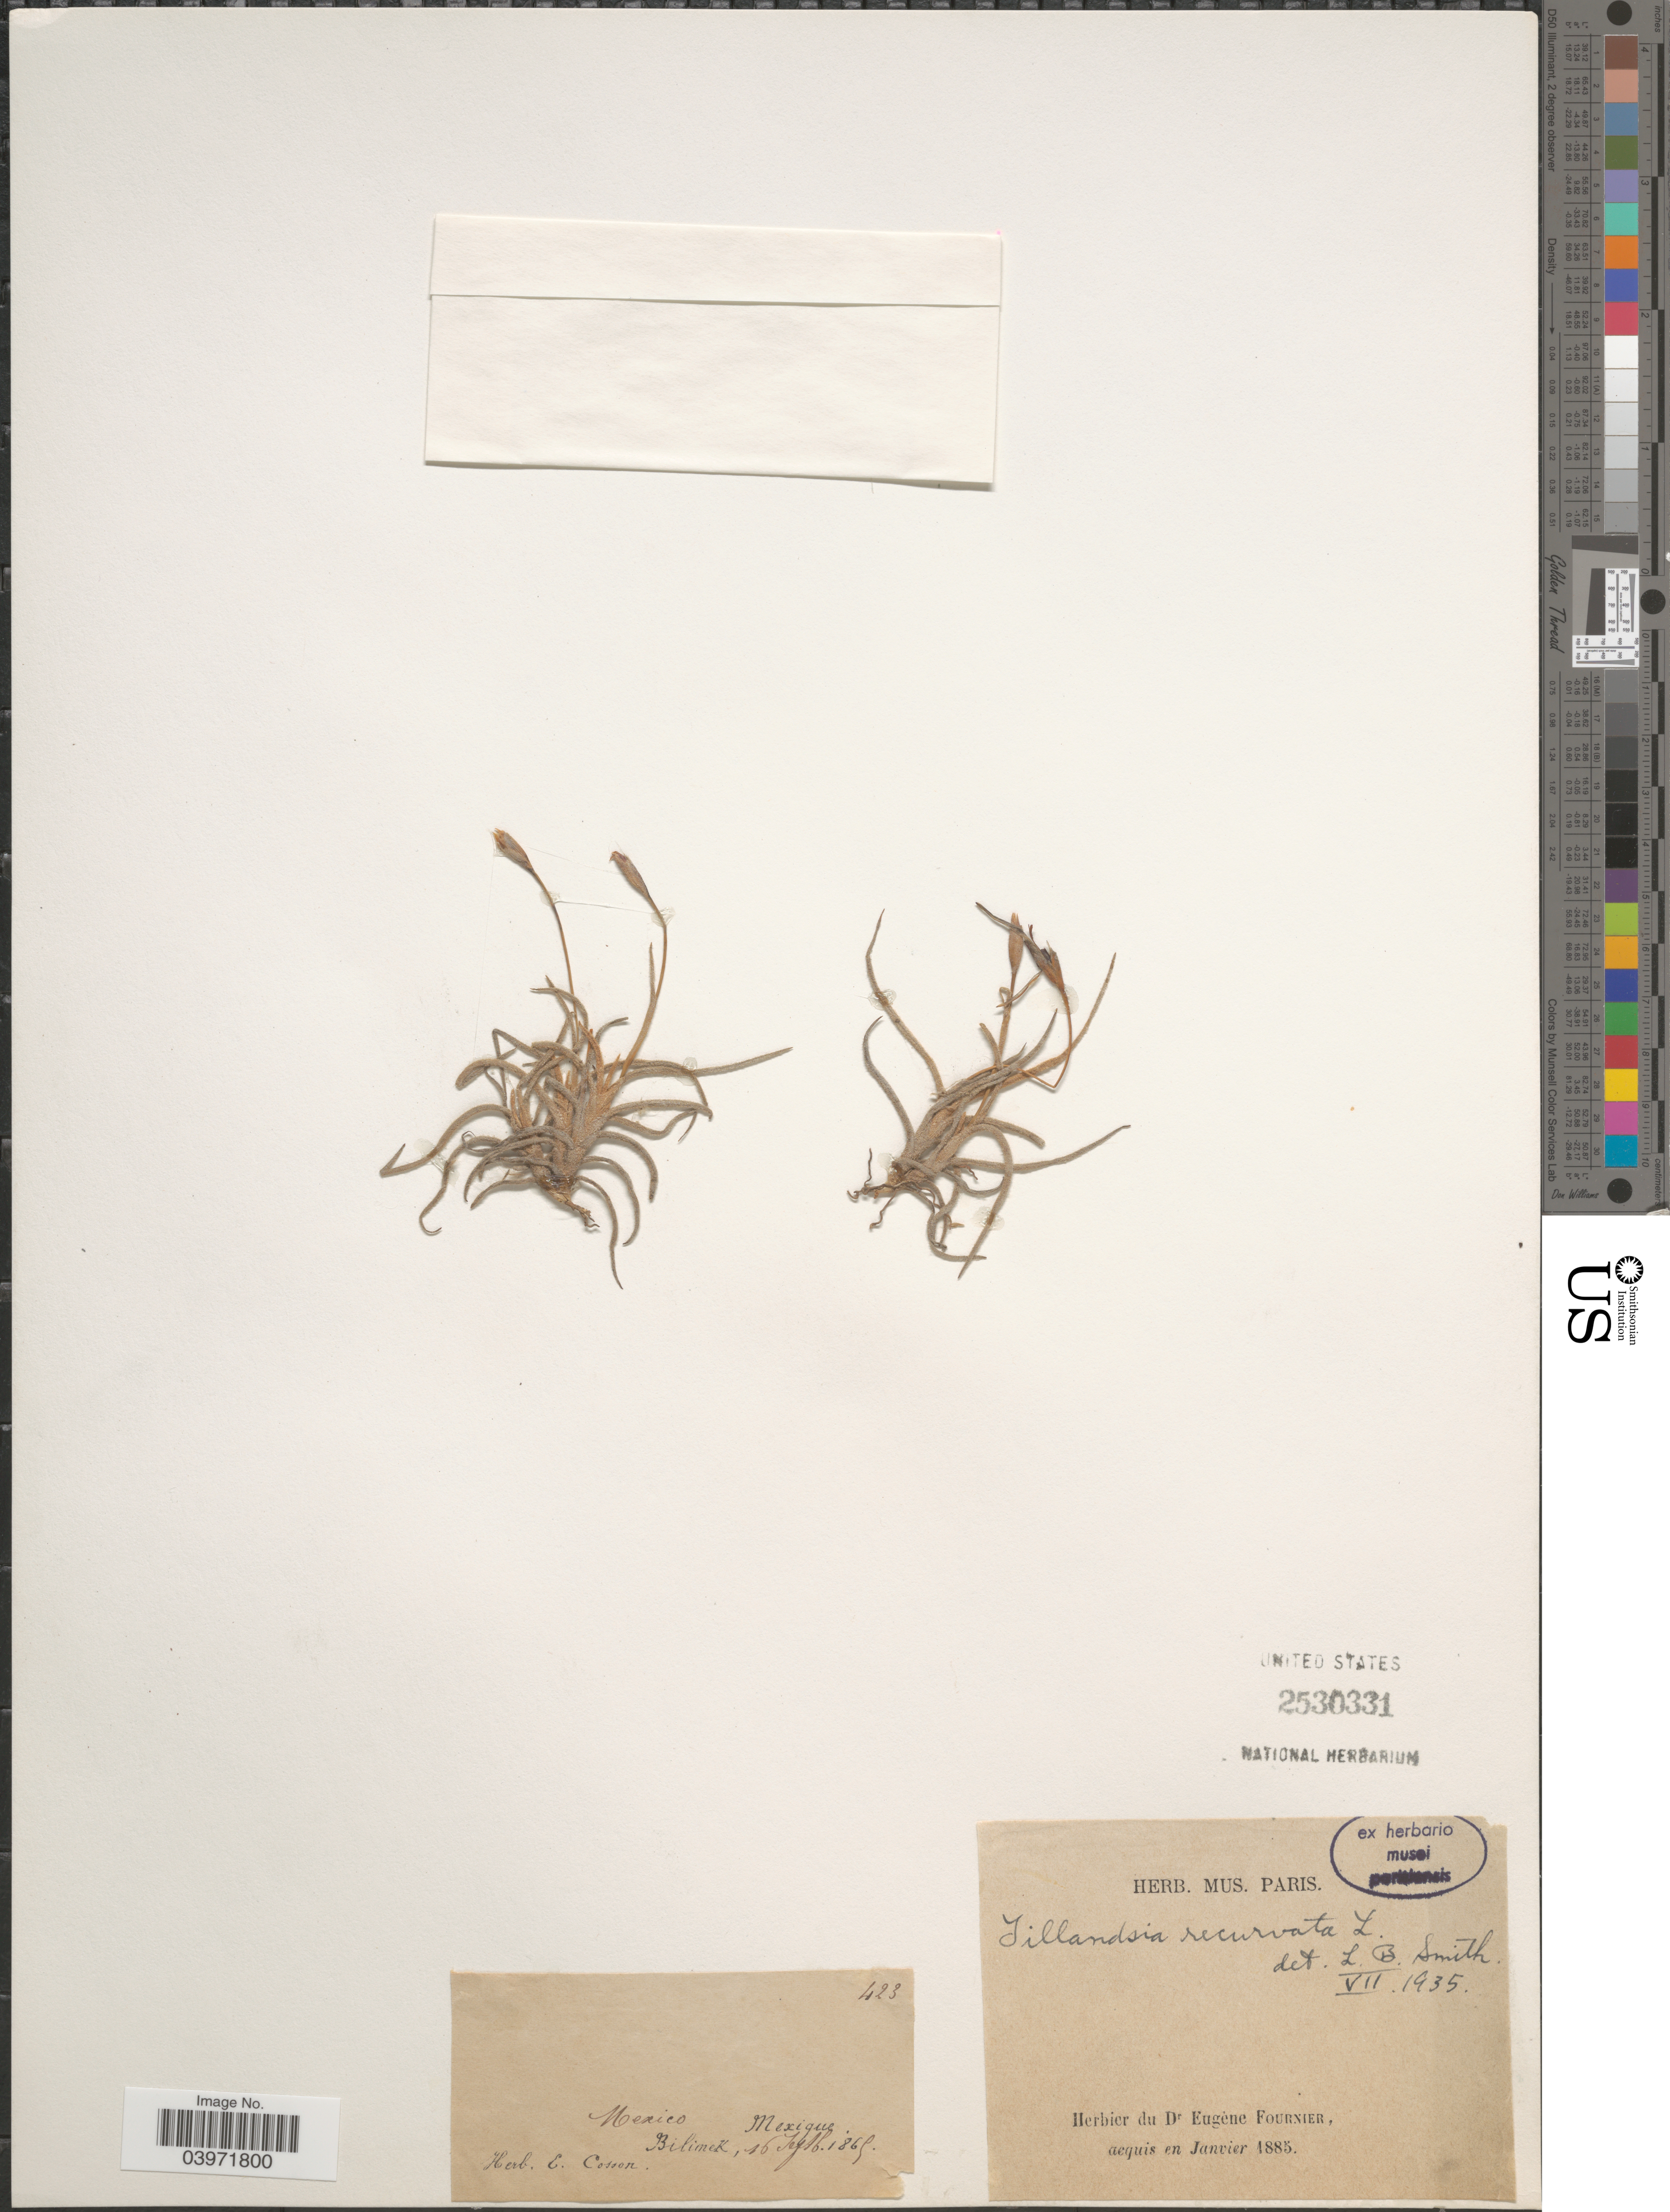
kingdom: Plantae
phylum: Tracheophyta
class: Liliopsida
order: Poales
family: Bromeliaceae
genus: Tillandsia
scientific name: Tillandsia recurvata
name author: L.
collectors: -. Bilimek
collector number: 423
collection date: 1865-09-16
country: Mexico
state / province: México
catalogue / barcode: US 2530331